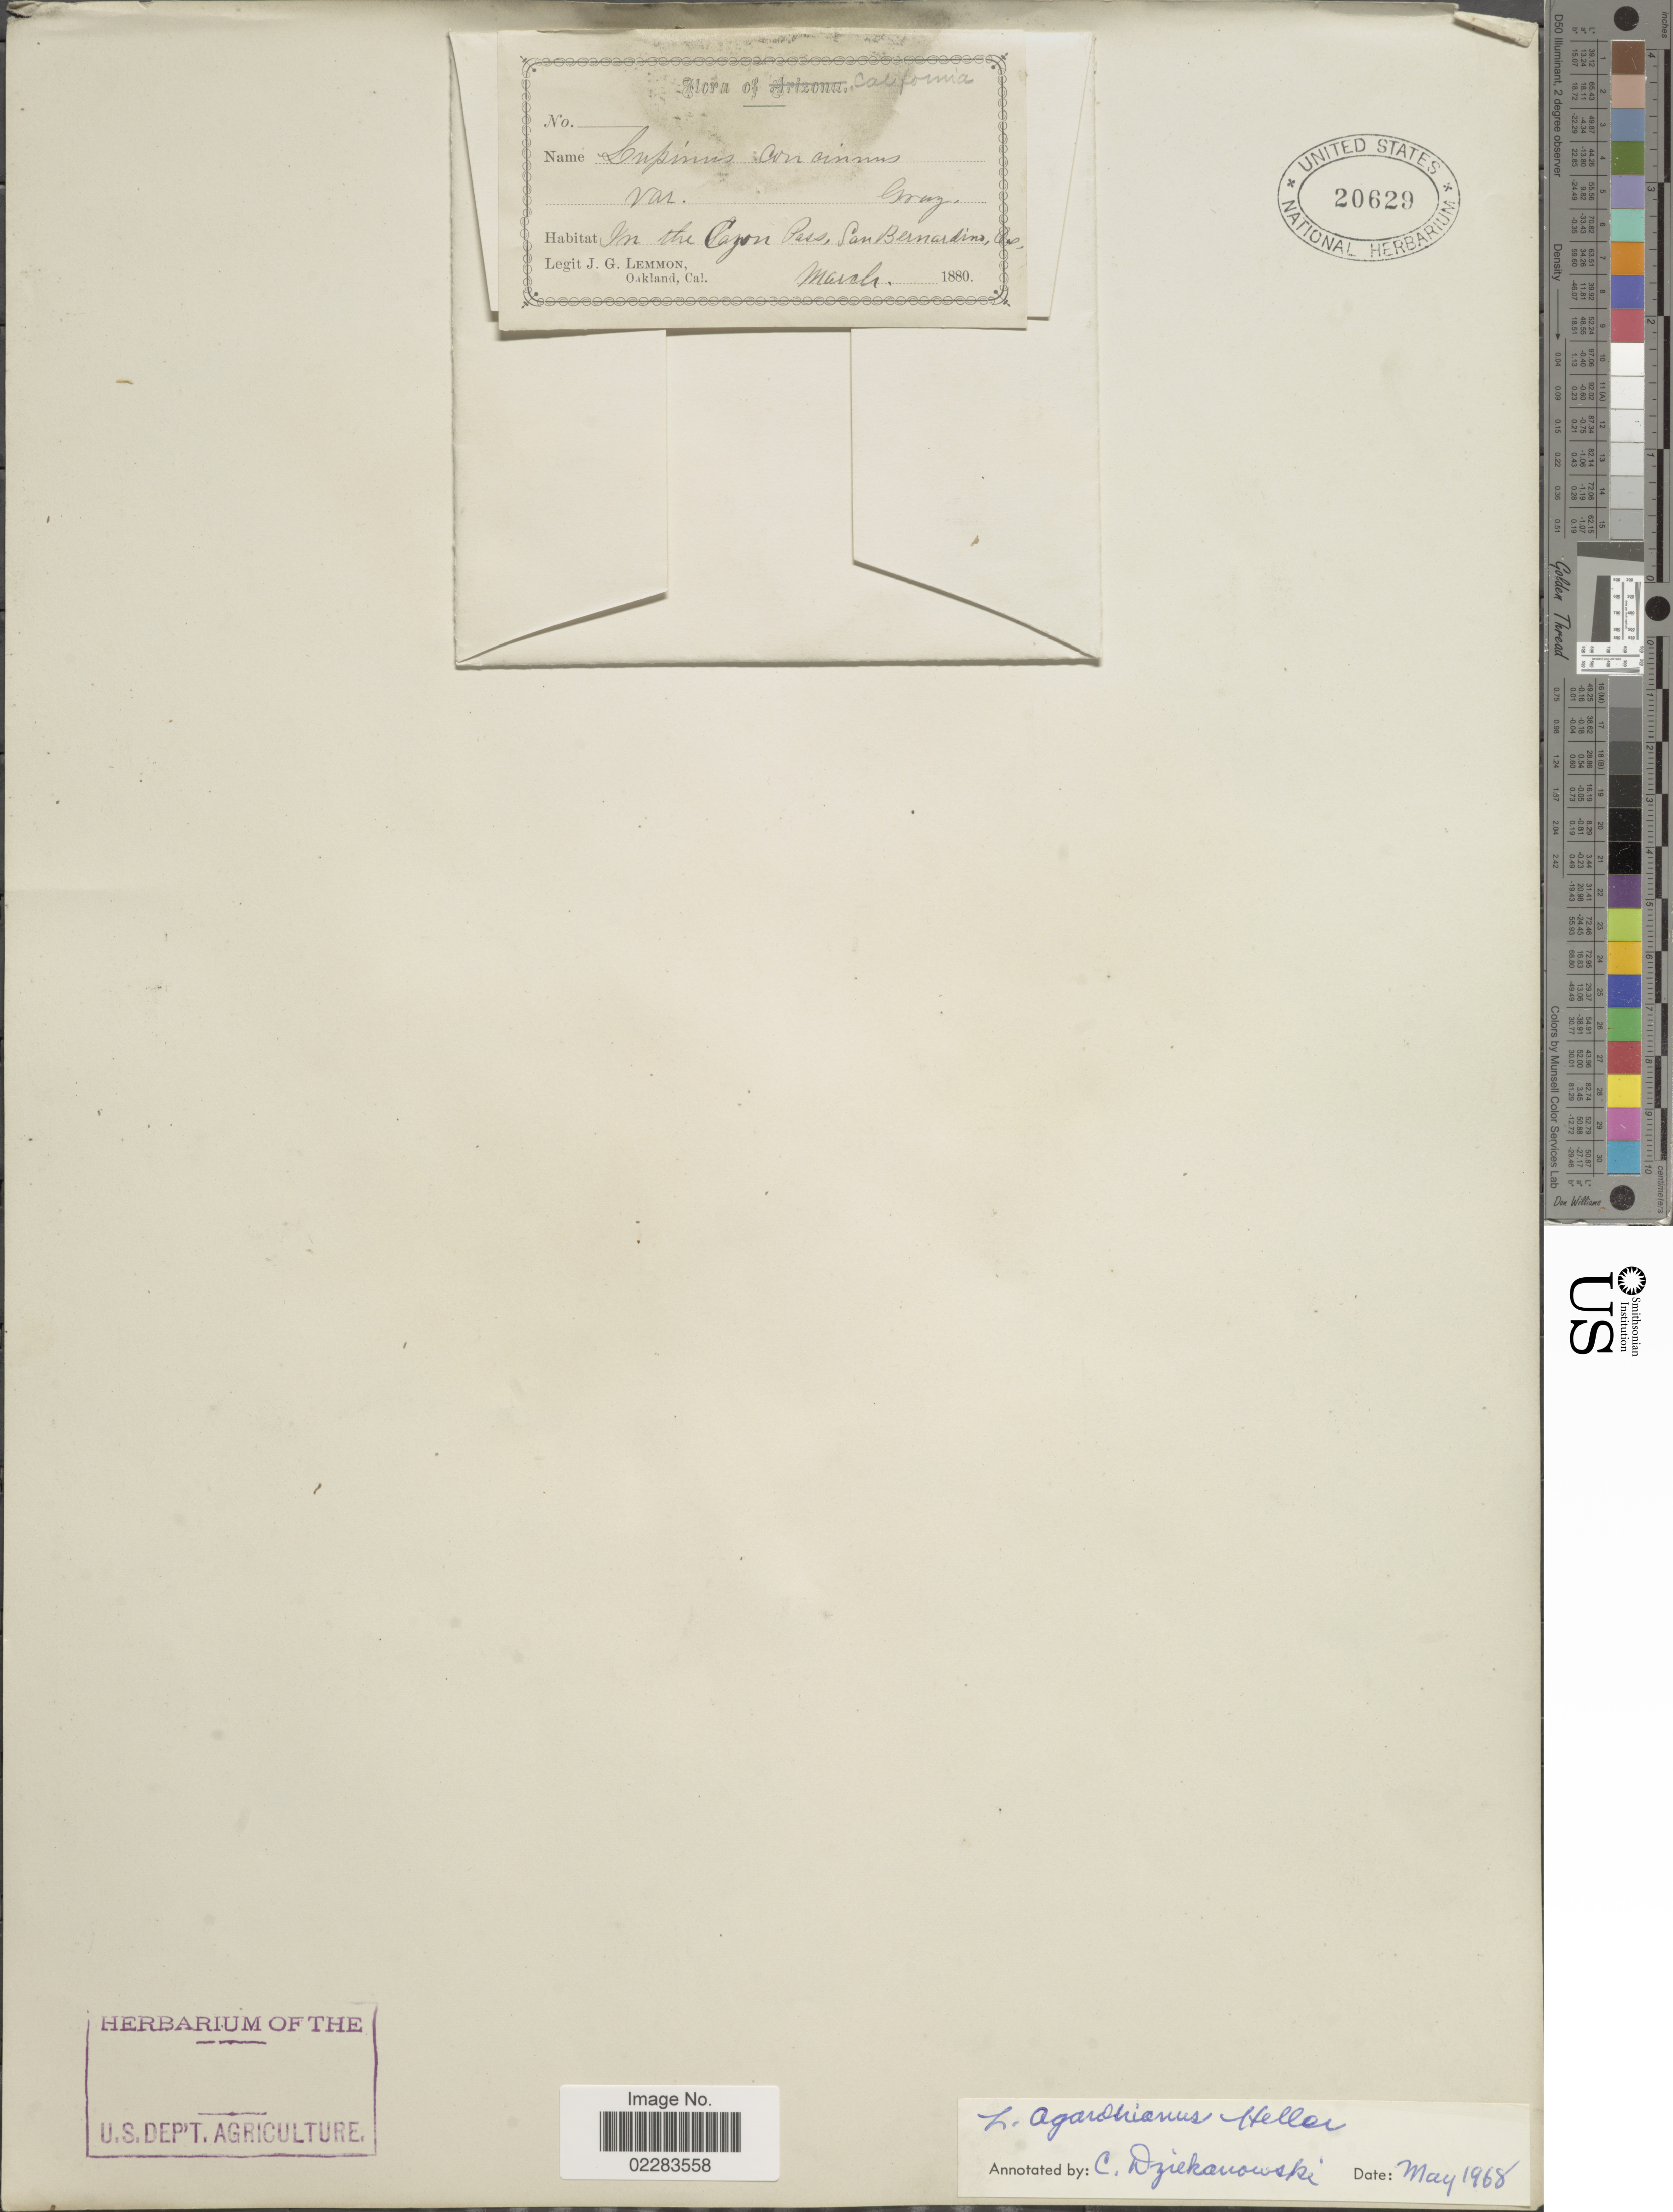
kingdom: Plantae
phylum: Tracheophyta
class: Magnoliopsida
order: Fabales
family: Fabaceae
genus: Lupinus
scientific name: Lupinus agardhianus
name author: A. Heller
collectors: J. Lemmon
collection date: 1880-03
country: United States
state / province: California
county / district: San Bernardino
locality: In the Cajon Pass, San Bernardino, Cal.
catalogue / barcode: US 20629